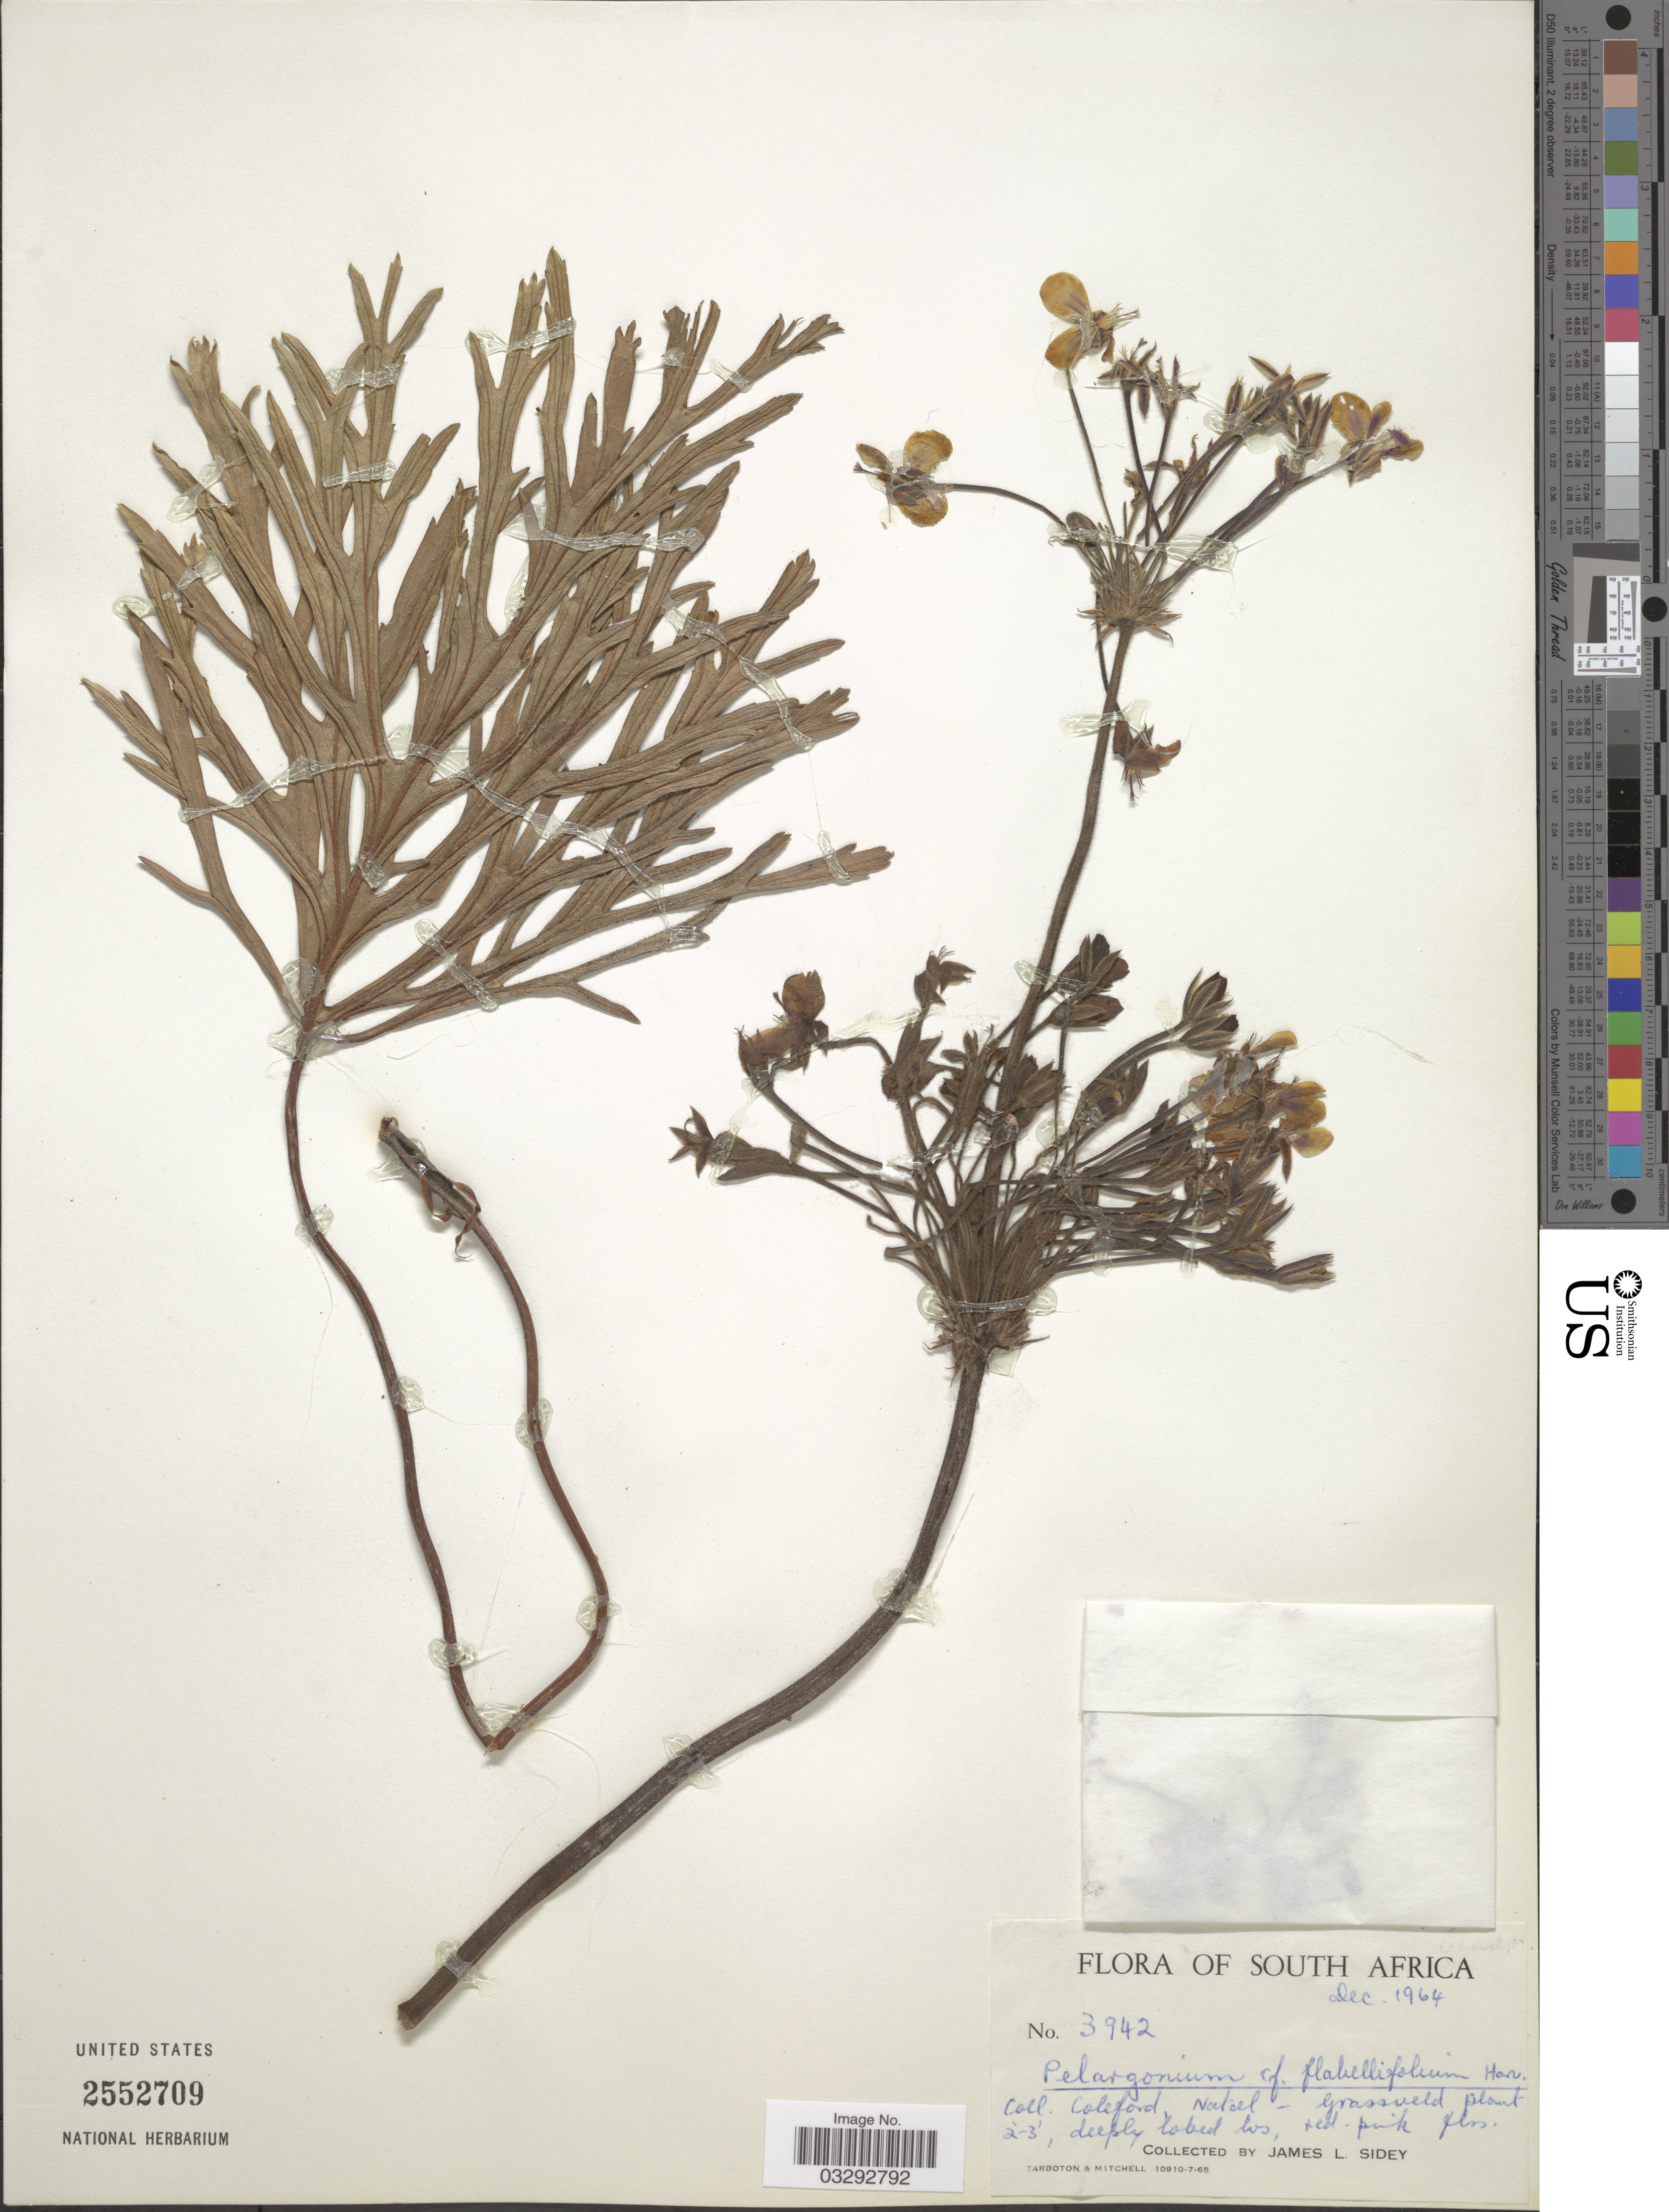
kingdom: Plantae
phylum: Tracheophyta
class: Magnoliopsida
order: Geraniales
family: Geraniaceae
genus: Pelargonium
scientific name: Pelargonium flabellifolium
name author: Harv.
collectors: J. L. Sidey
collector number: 3942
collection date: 1964-12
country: South Africa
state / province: KwaZulu-Natal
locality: Coleford, Natal.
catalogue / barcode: US 2552709